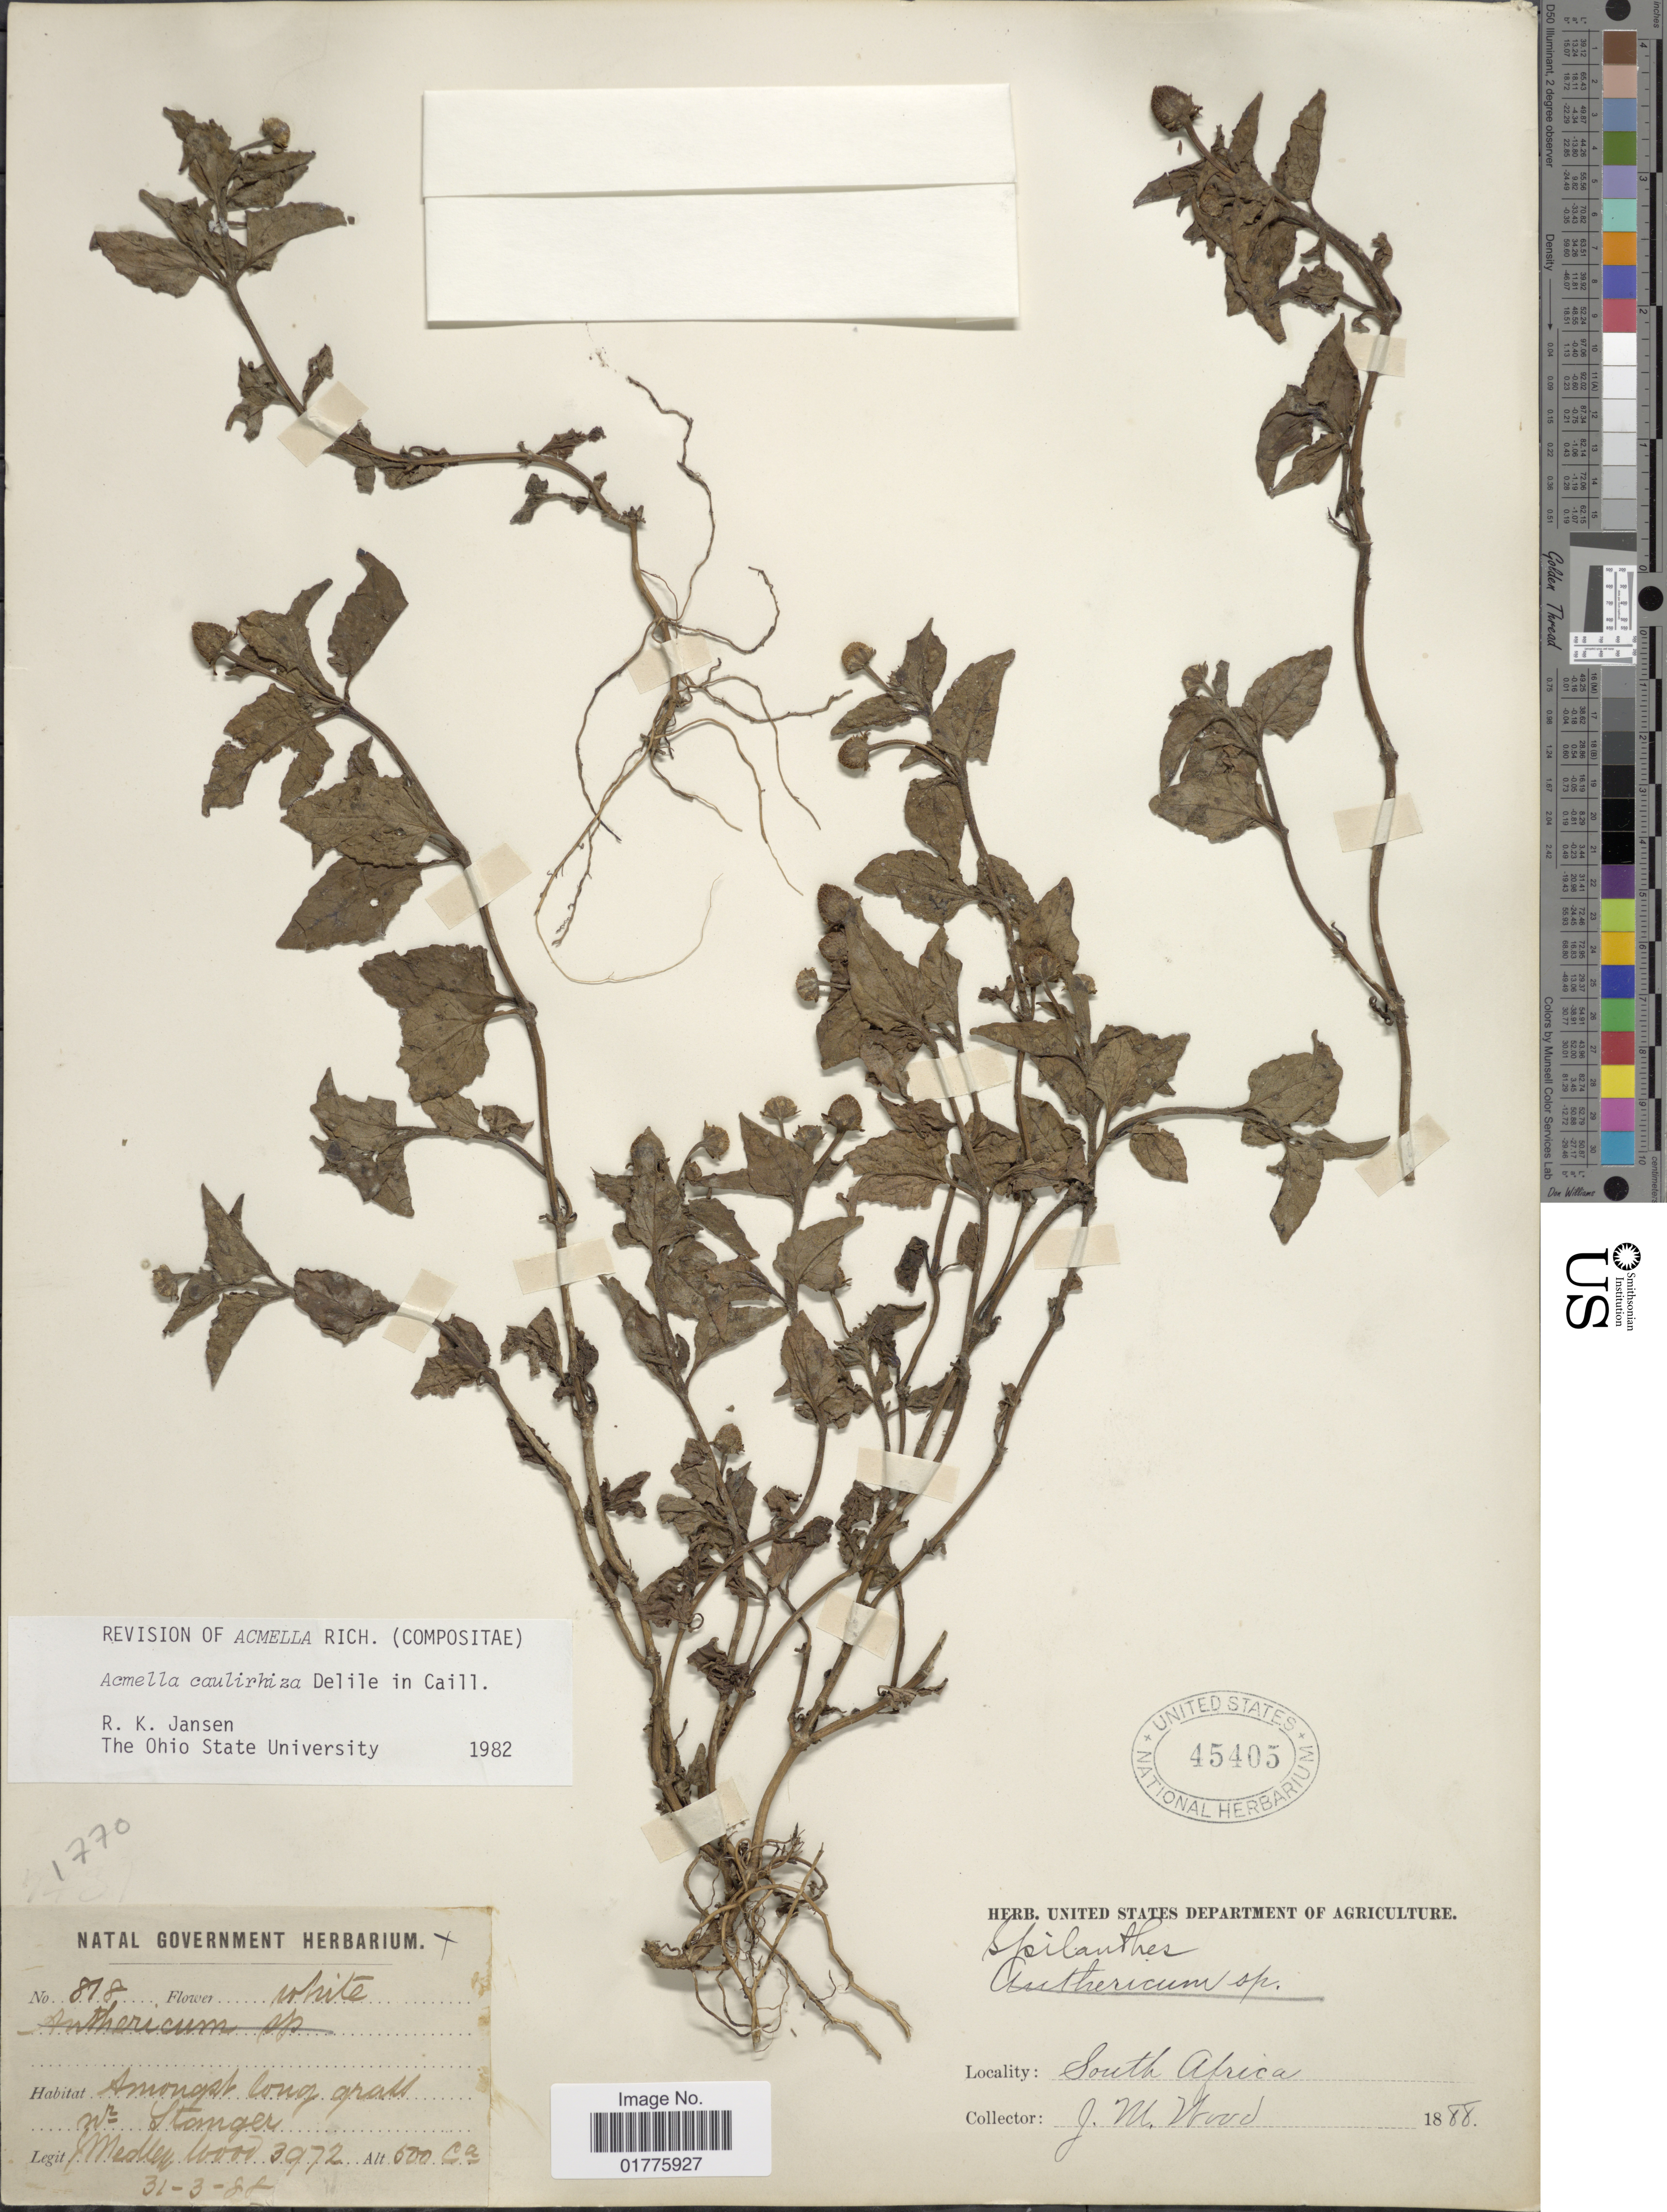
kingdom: Plantae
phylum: Tracheophyta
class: Magnoliopsida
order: Asterales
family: Asteraceae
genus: Acmella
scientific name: Acmella caulirhiza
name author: Delile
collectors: J. Medley Wood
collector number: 818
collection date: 1888-03-31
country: South Africa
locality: Amongst long grass, w. Stanger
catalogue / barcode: US 45405